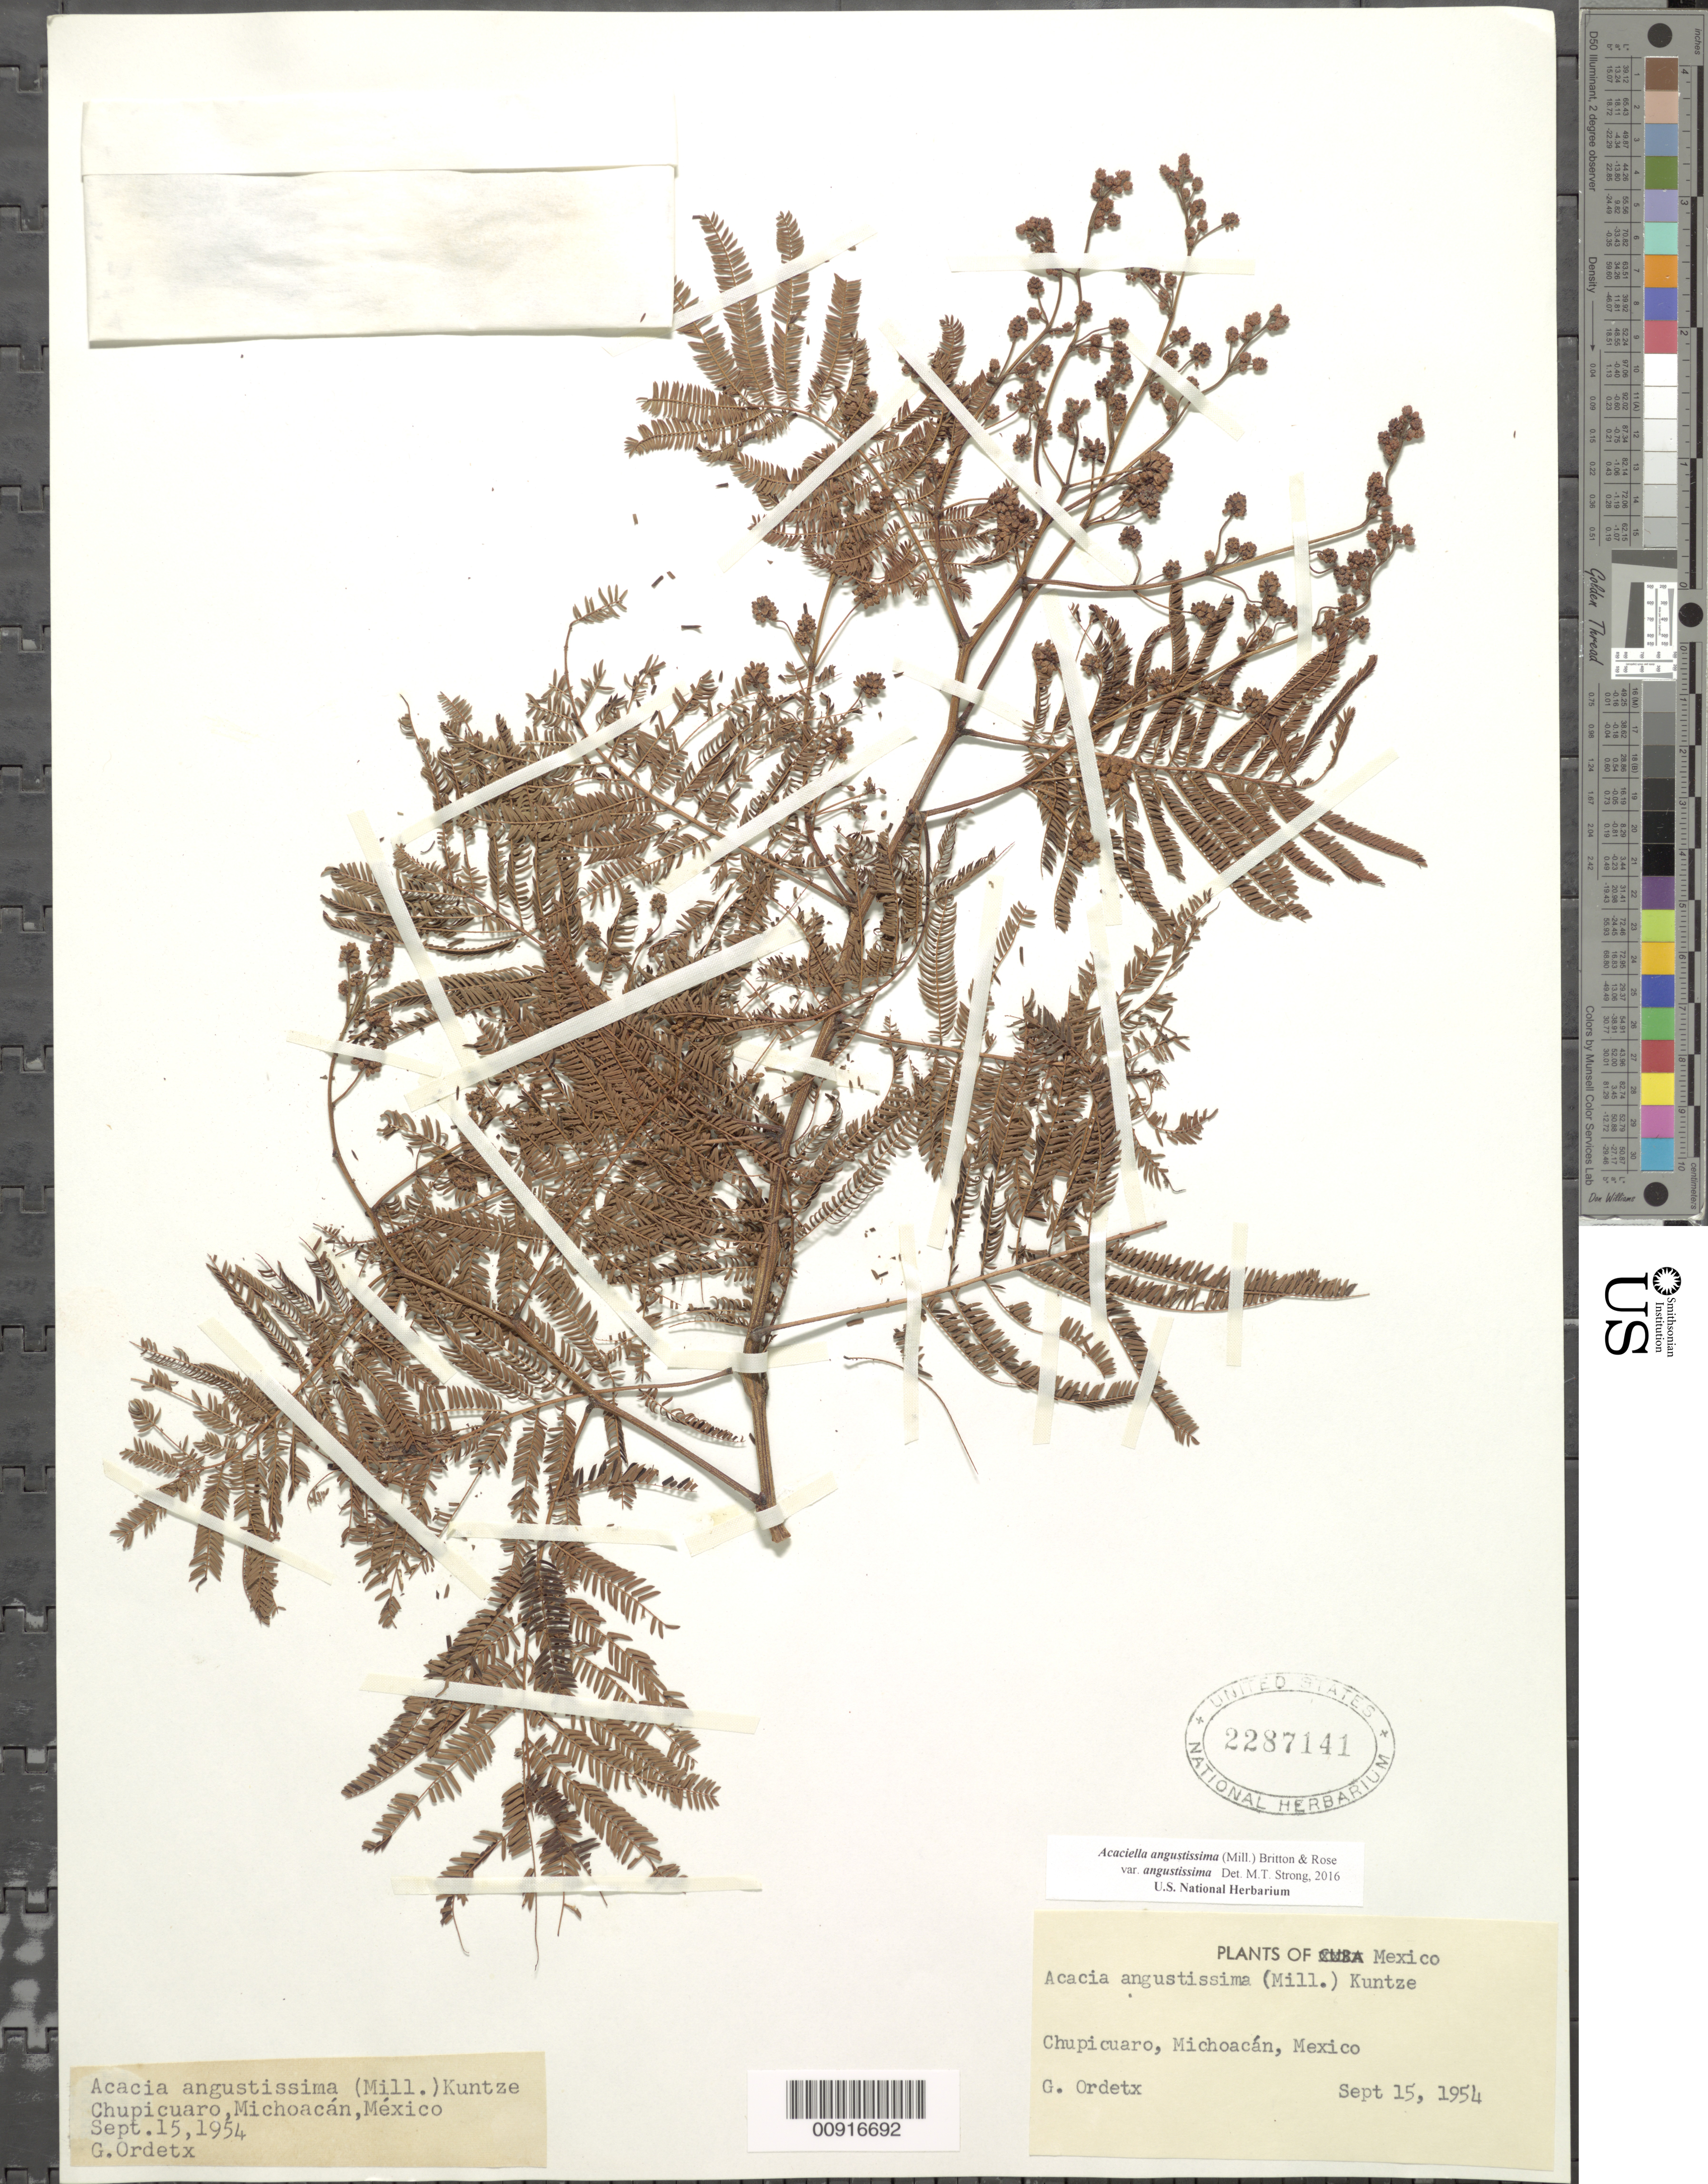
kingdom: Plantae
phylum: Tracheophyta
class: Magnoliopsida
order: Fabales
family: Fabaceae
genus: Acaciella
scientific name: Acaciella angustissima var. angustissima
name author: (Mill.) Britton & Rose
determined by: Strong, M. T., (US), Smithsonian Institution - National Museum of Natural History (UNITED STATES)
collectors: Ordetx, G.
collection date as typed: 15 Sep 1954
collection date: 1954-09-15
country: Mexico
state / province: Michoacán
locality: Chupicuaro, Michoacán.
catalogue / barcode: US 2287141